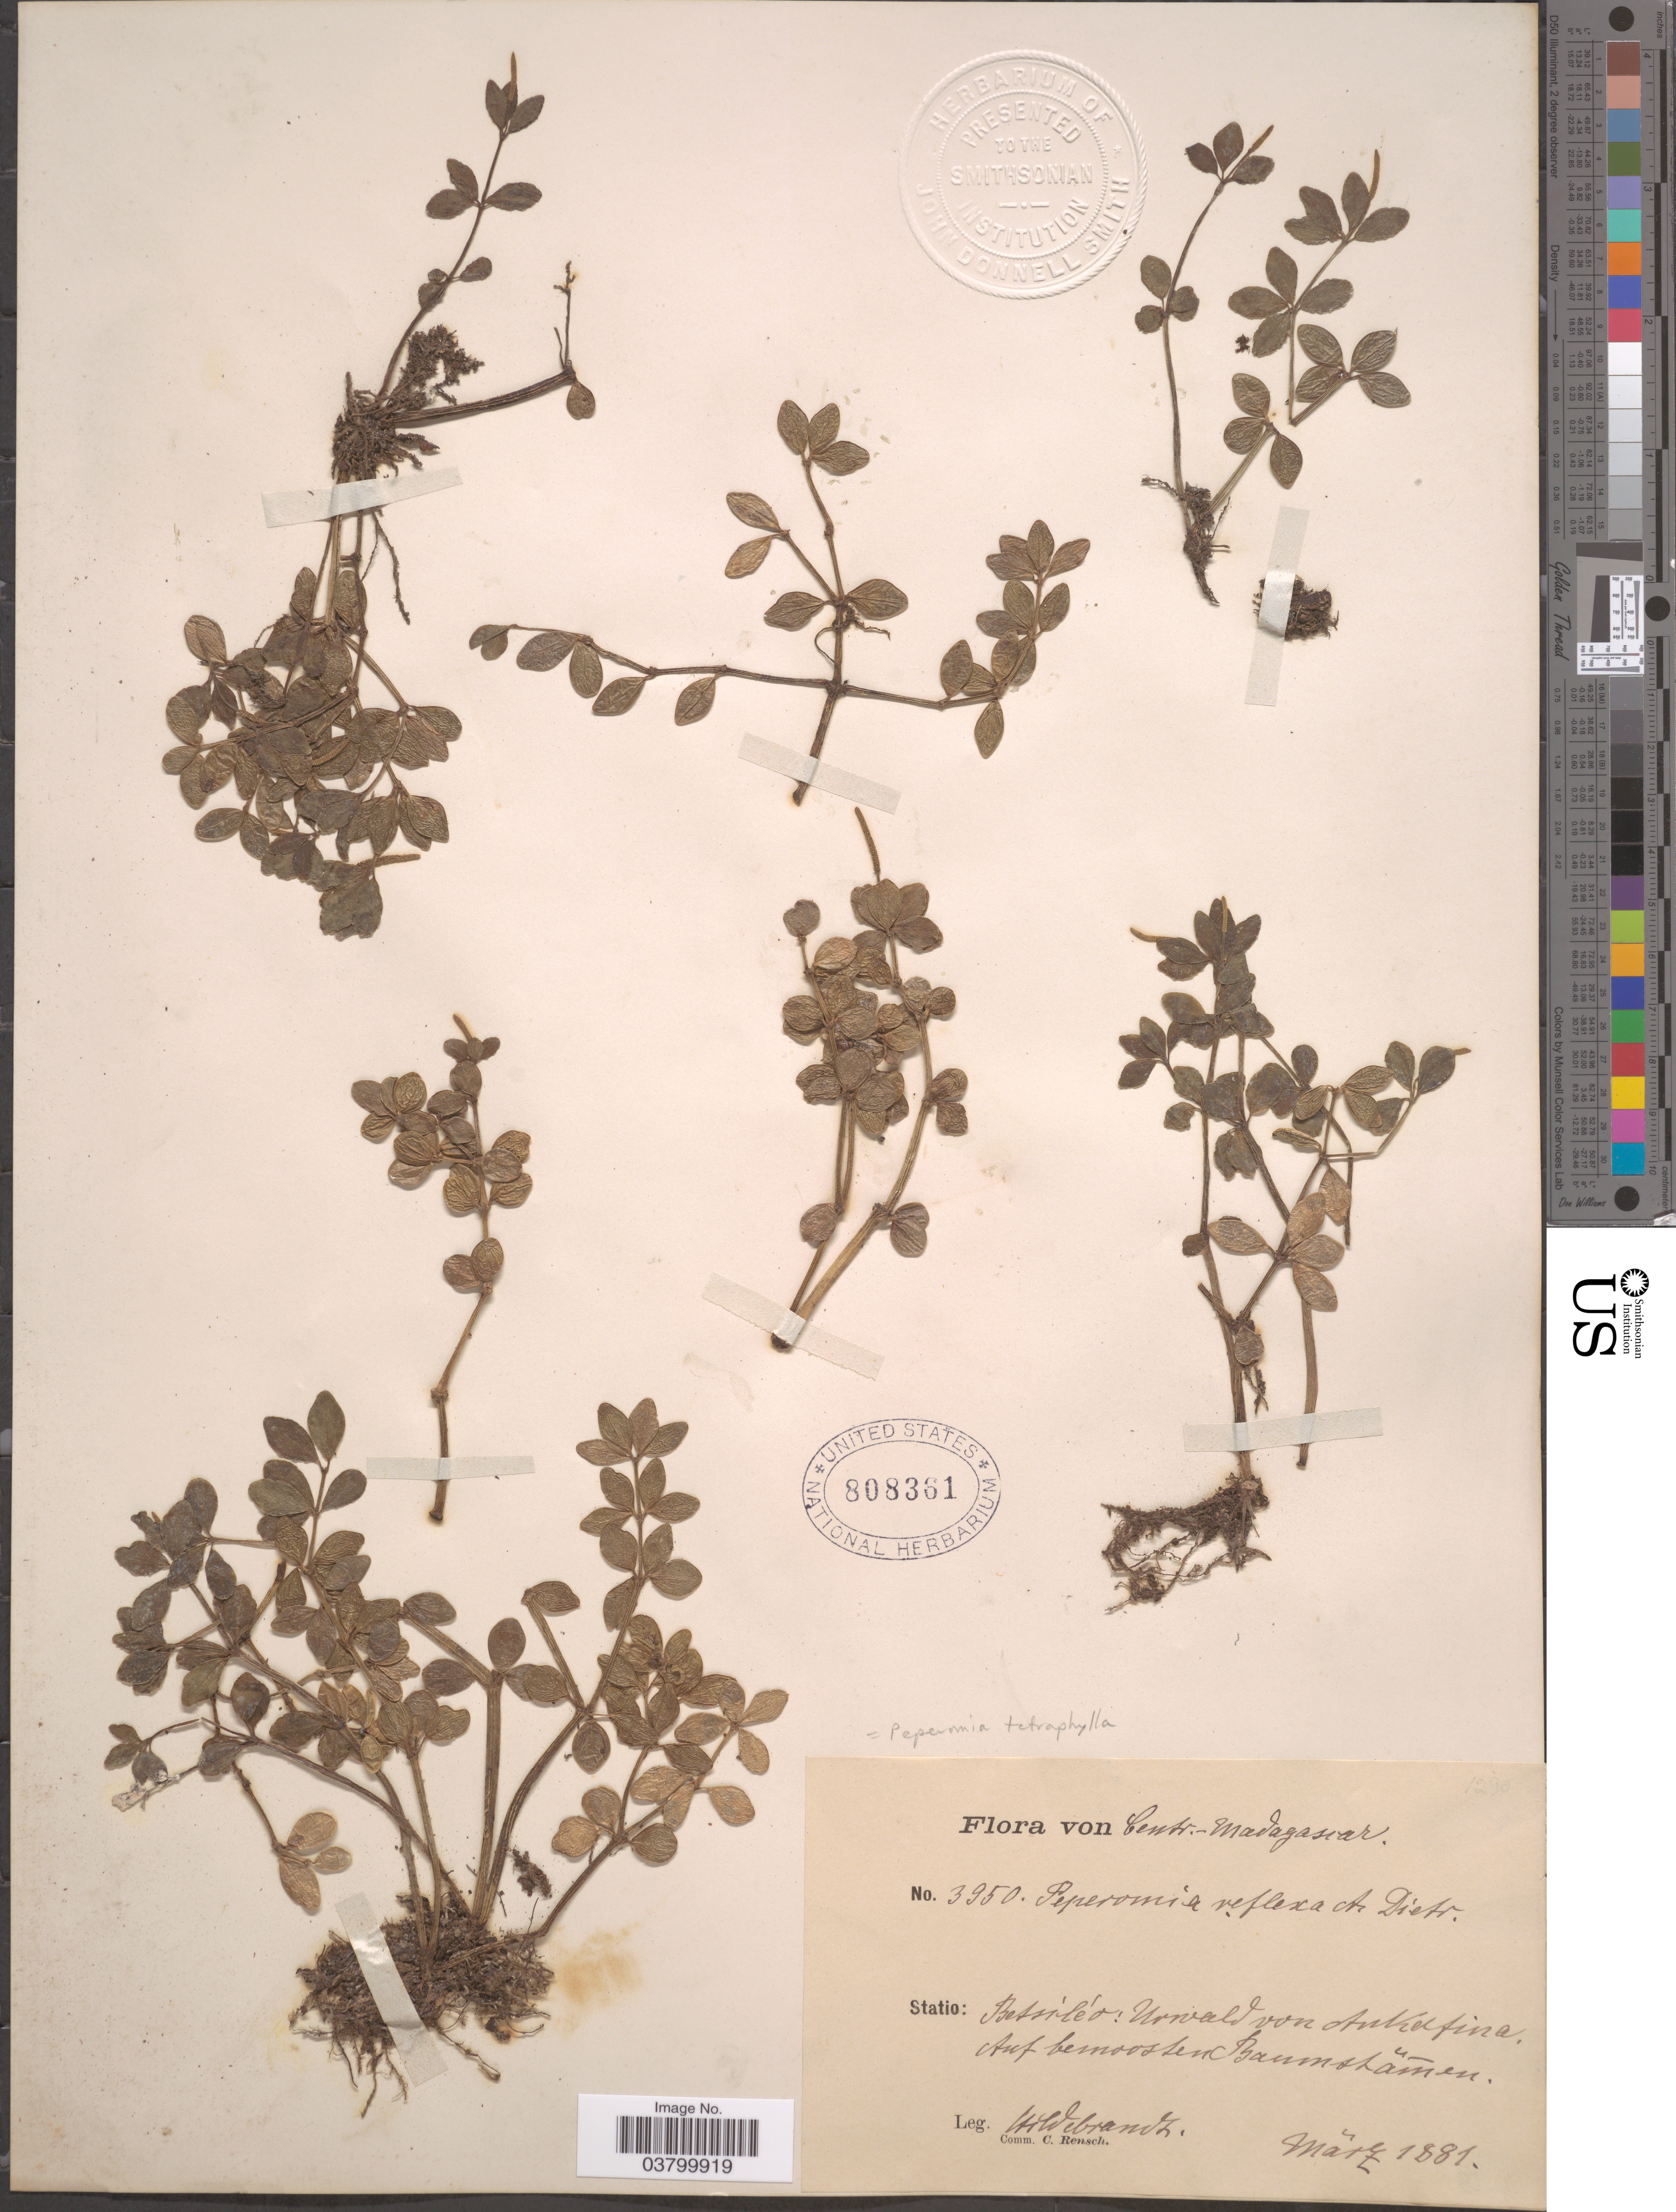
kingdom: Plantae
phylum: Tracheophyta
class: Magnoliopsida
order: Piperales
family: Piperaceae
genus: Peperomia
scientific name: Peperomia tetraphylla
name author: (G. Forst.) Hook. & Arn.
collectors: J. Hildebrandt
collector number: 3950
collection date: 1881-03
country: Madagascar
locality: Centr.- Madagascar. Statio: Betsilèo: Urwald von Ankafina, Auf bemoosten Baumstämen.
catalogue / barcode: US 808361